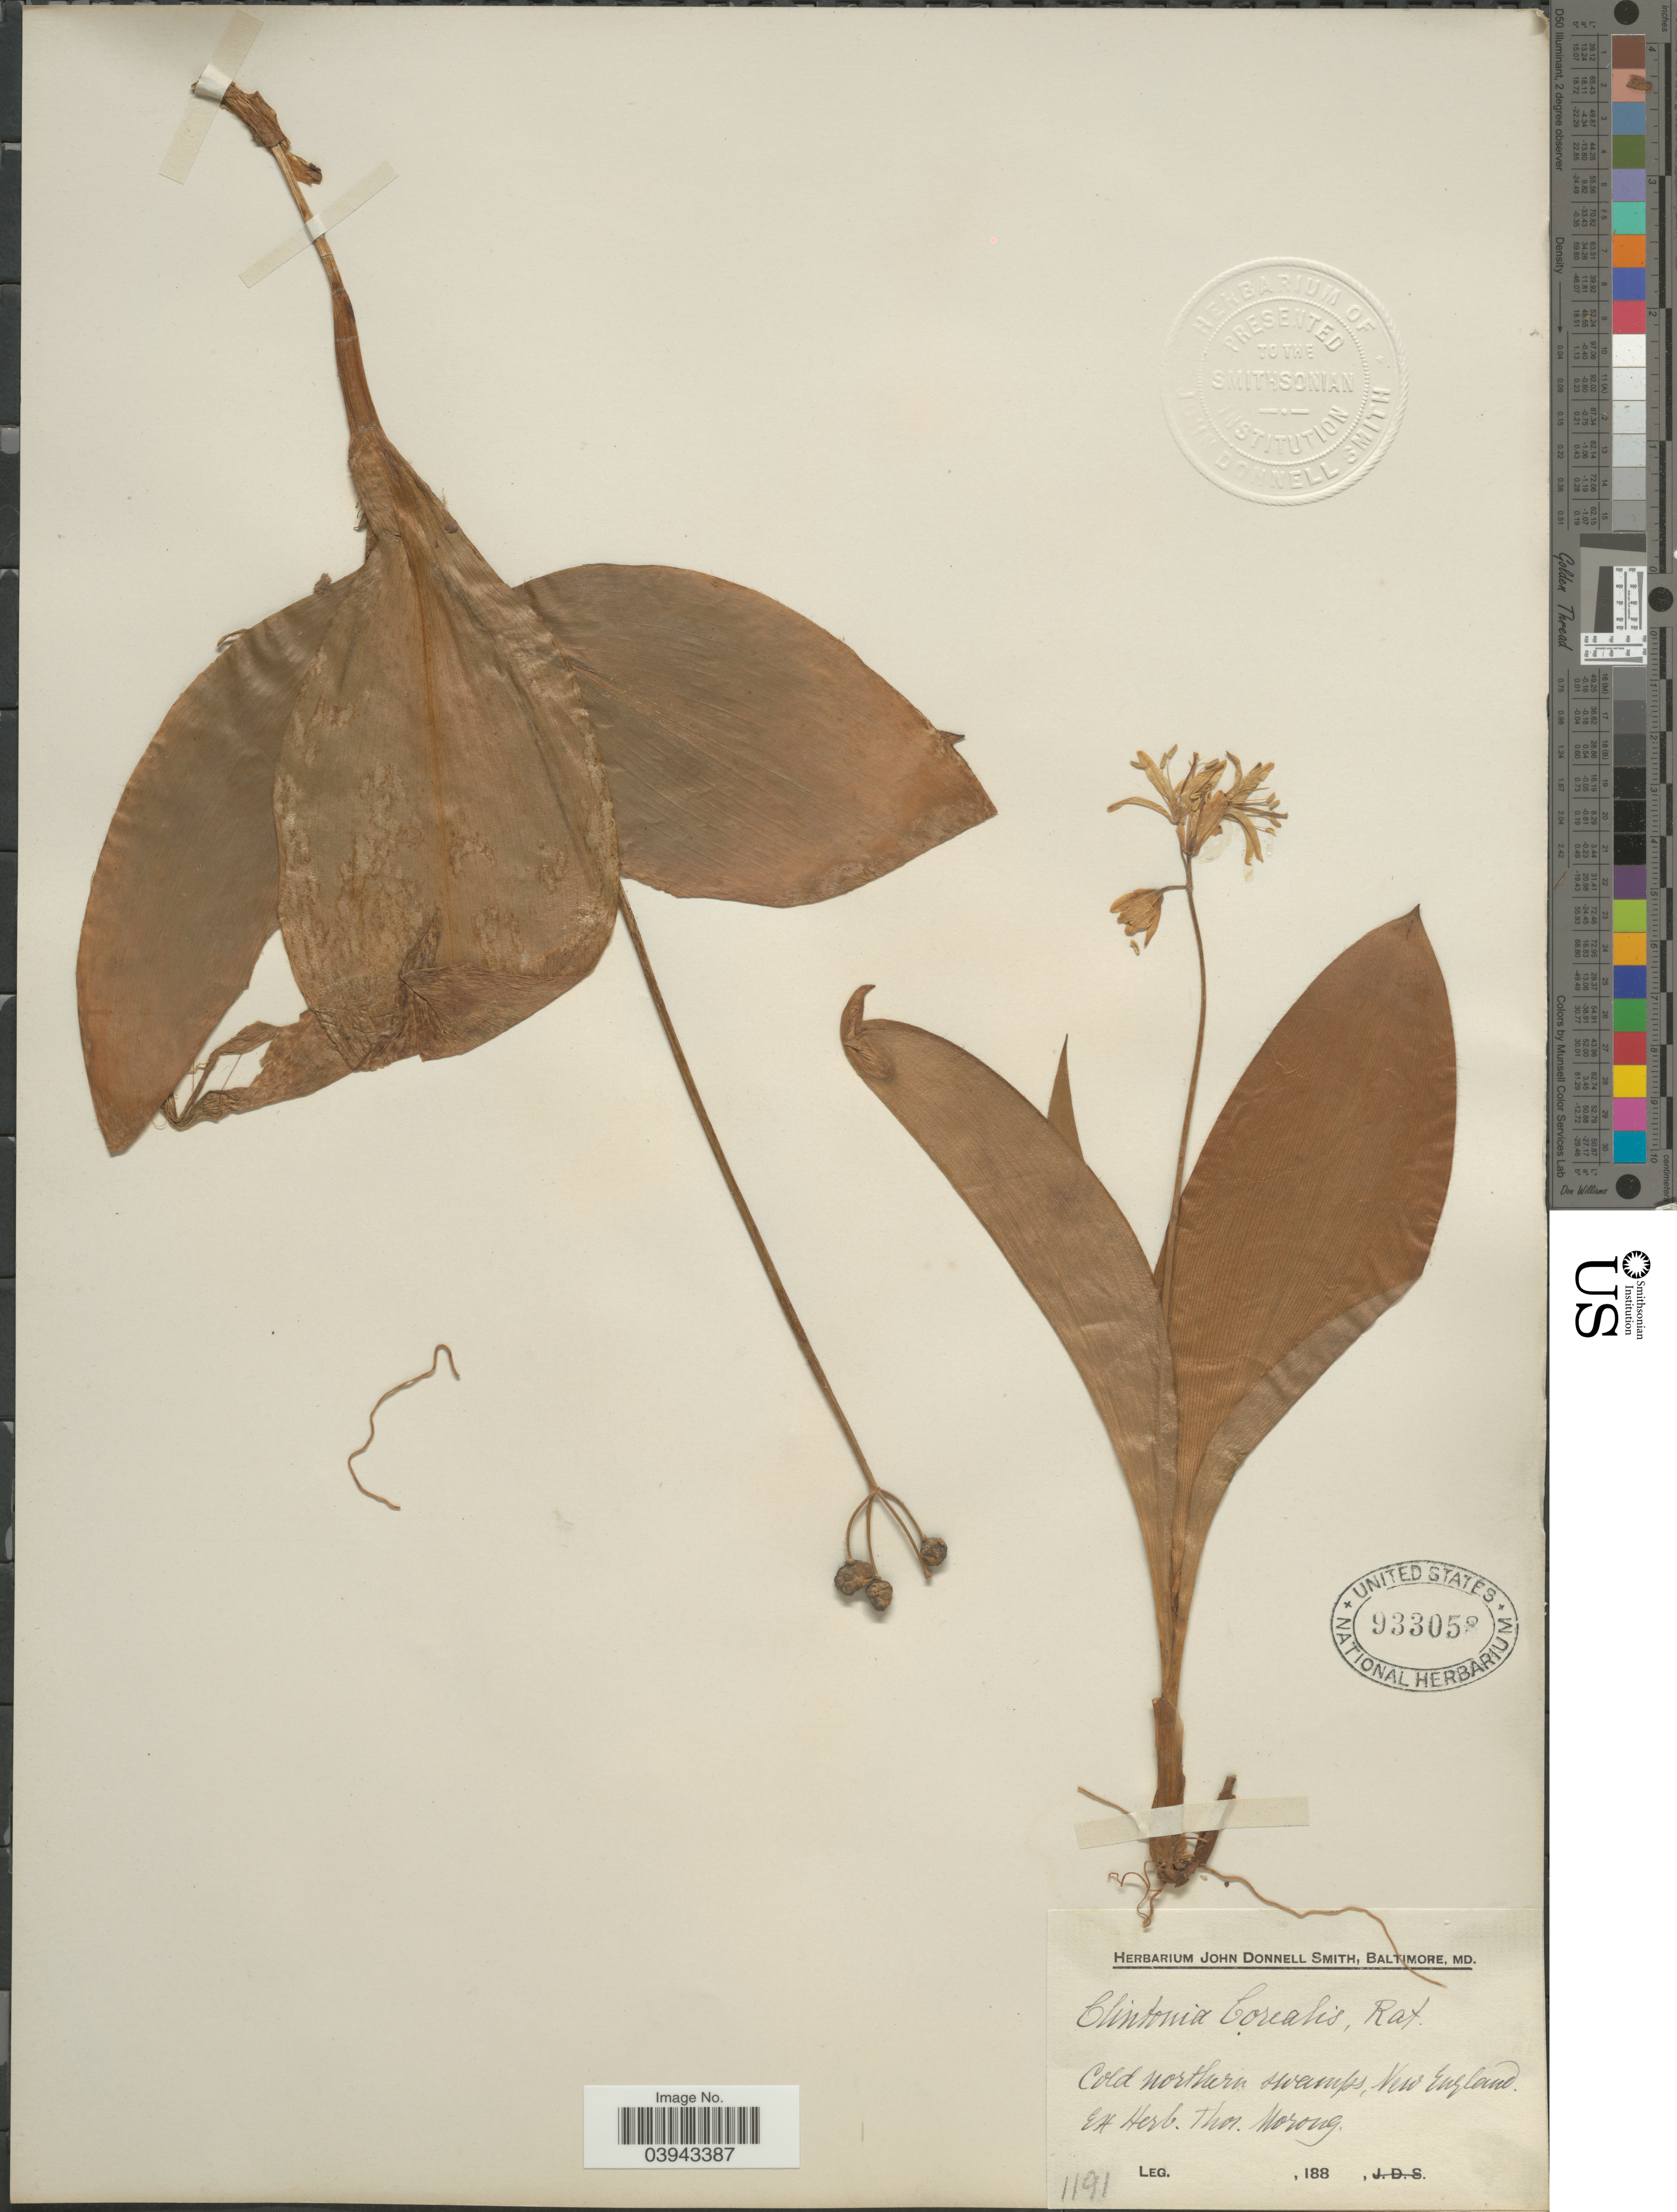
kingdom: Plantae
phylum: Tracheophyta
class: Liliopsida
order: Liliales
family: Liliaceae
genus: Clintonia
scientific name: Clintonia borealis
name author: (Aiton) Raf.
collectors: ex Herb. T. Morong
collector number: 1191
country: United States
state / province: Maryland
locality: Cold northern swamps, New England.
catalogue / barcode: US 933058